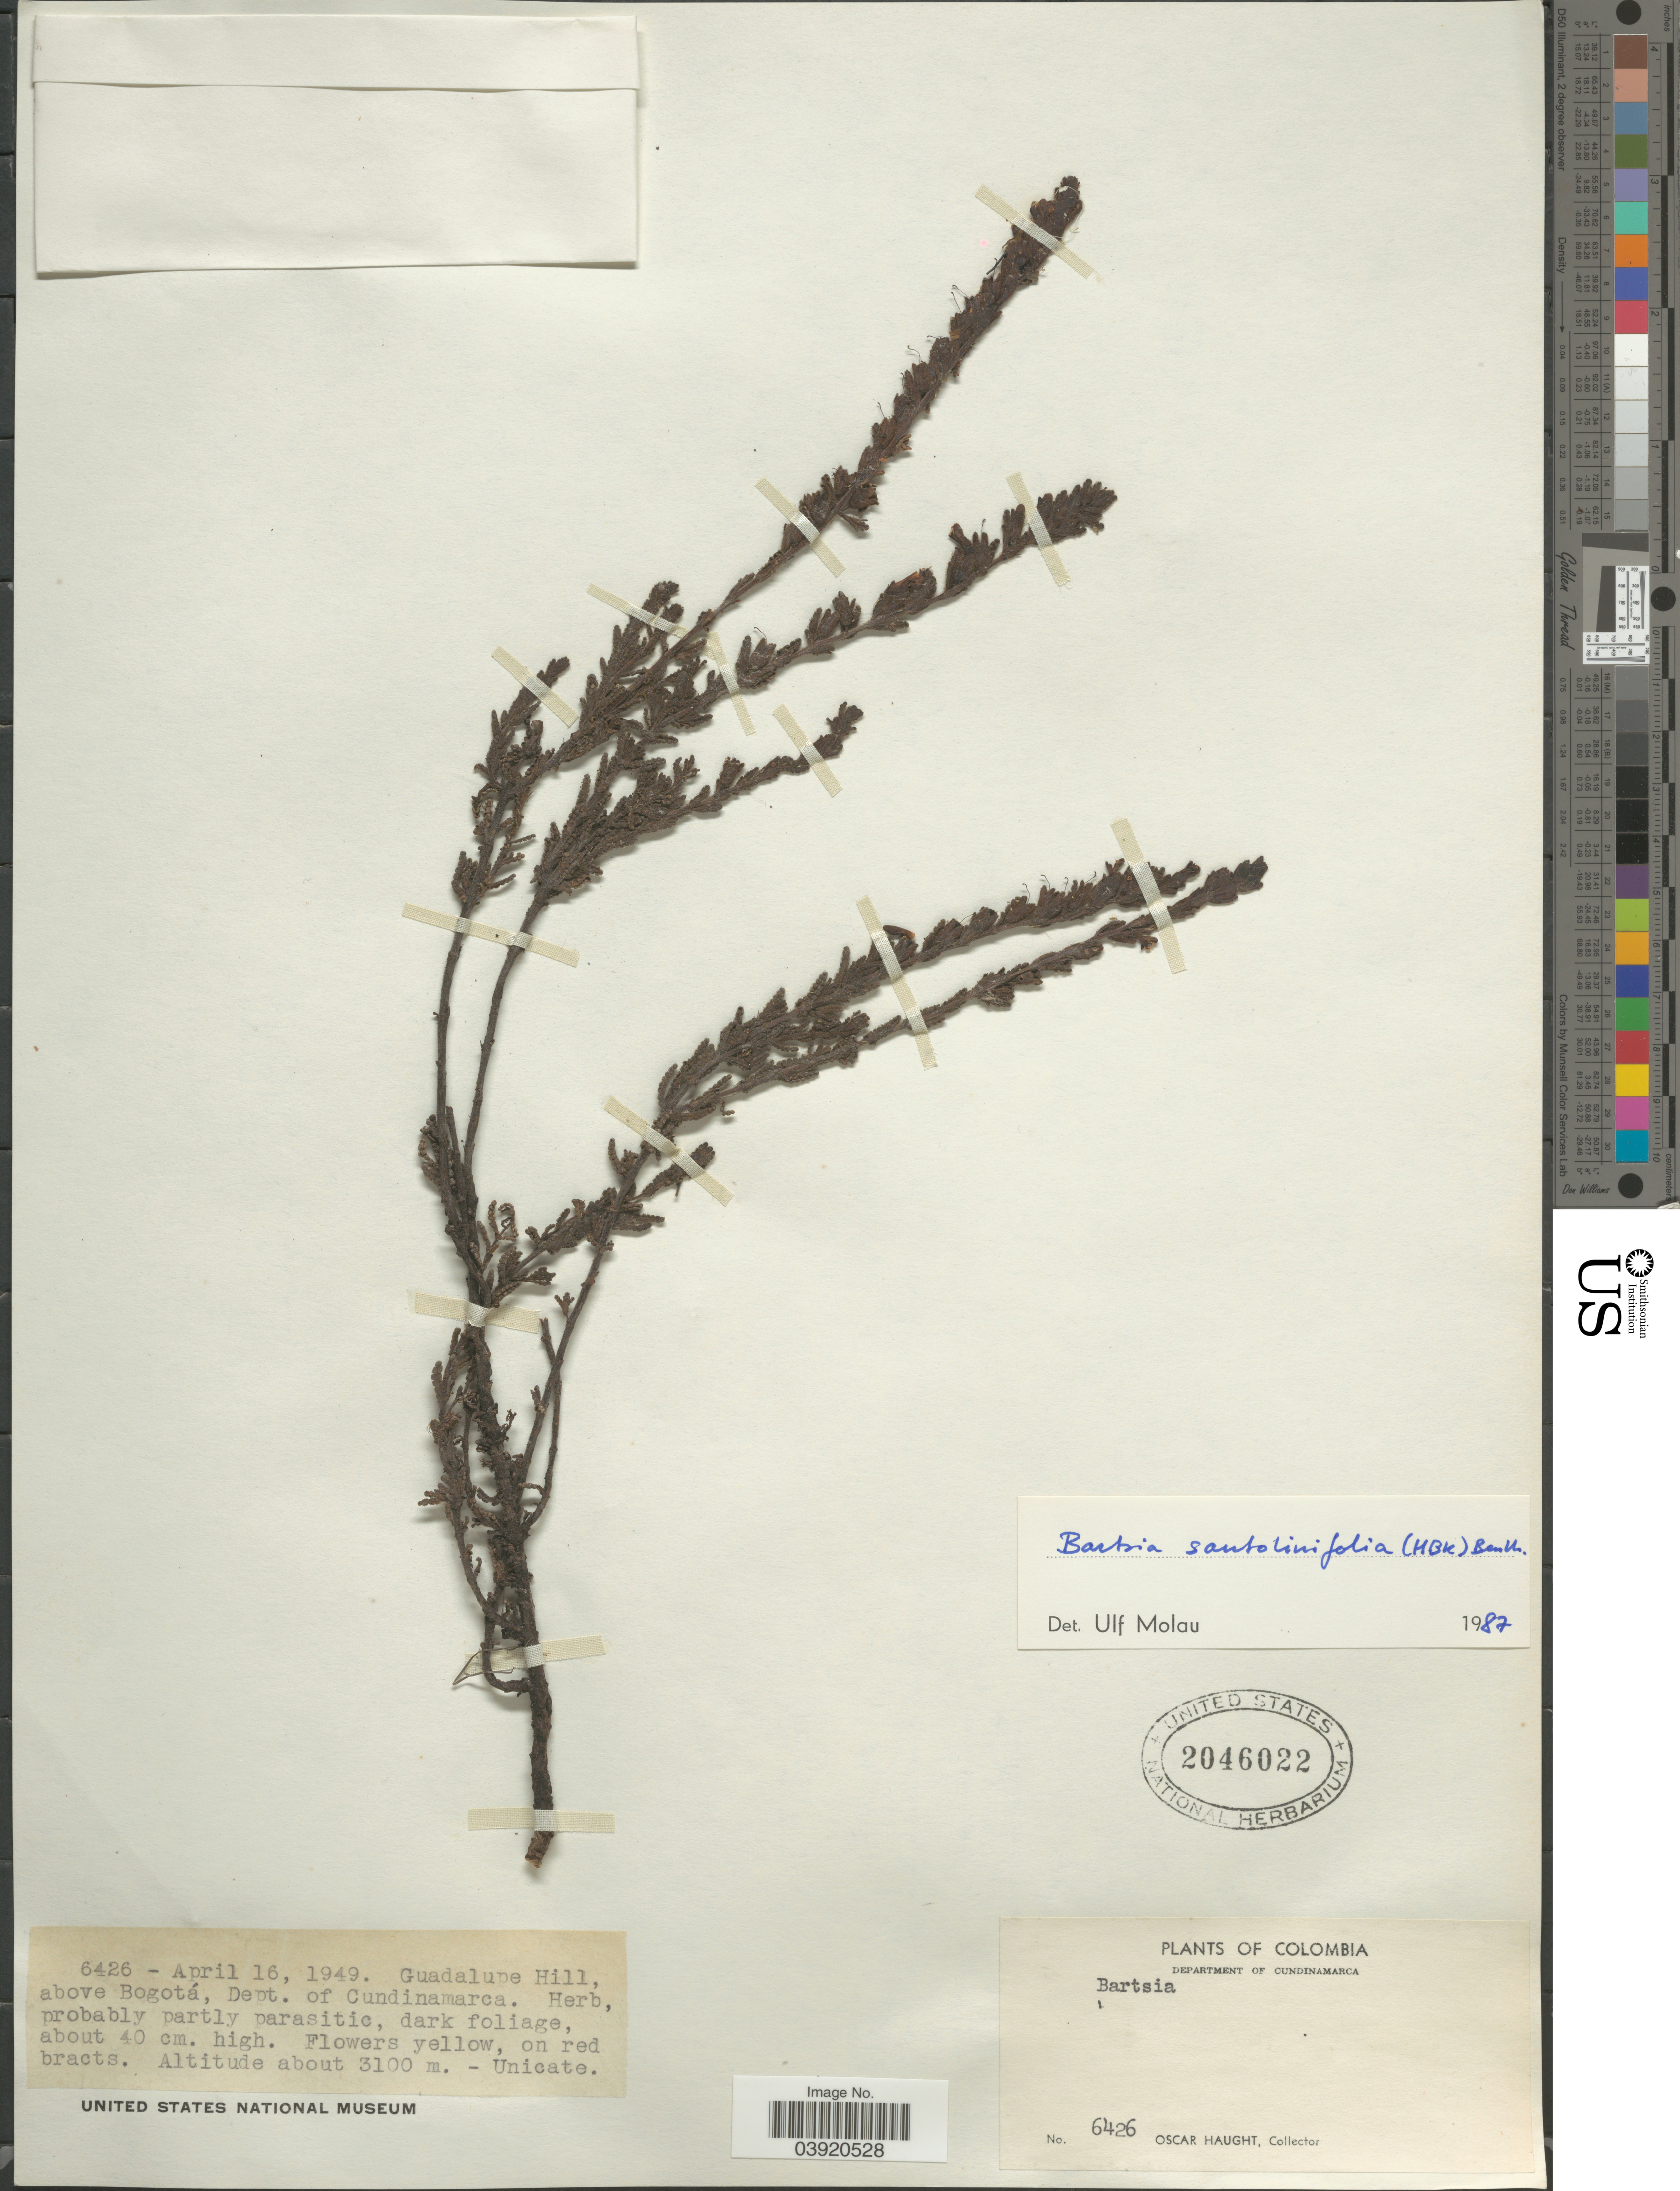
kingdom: Plantae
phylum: Tracheophyta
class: Magnoliopsida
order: Lamiales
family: Orobanchaceae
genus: Bartsia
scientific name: Bartsia santolinifolia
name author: (Kunth) Benth.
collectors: O. L. Haught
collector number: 6426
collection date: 1949-04-16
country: Colombia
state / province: Cundinamarca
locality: Guadalupe Hill, above Bogotá, Department of Cundinamarca.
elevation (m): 3100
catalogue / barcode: US 2046022